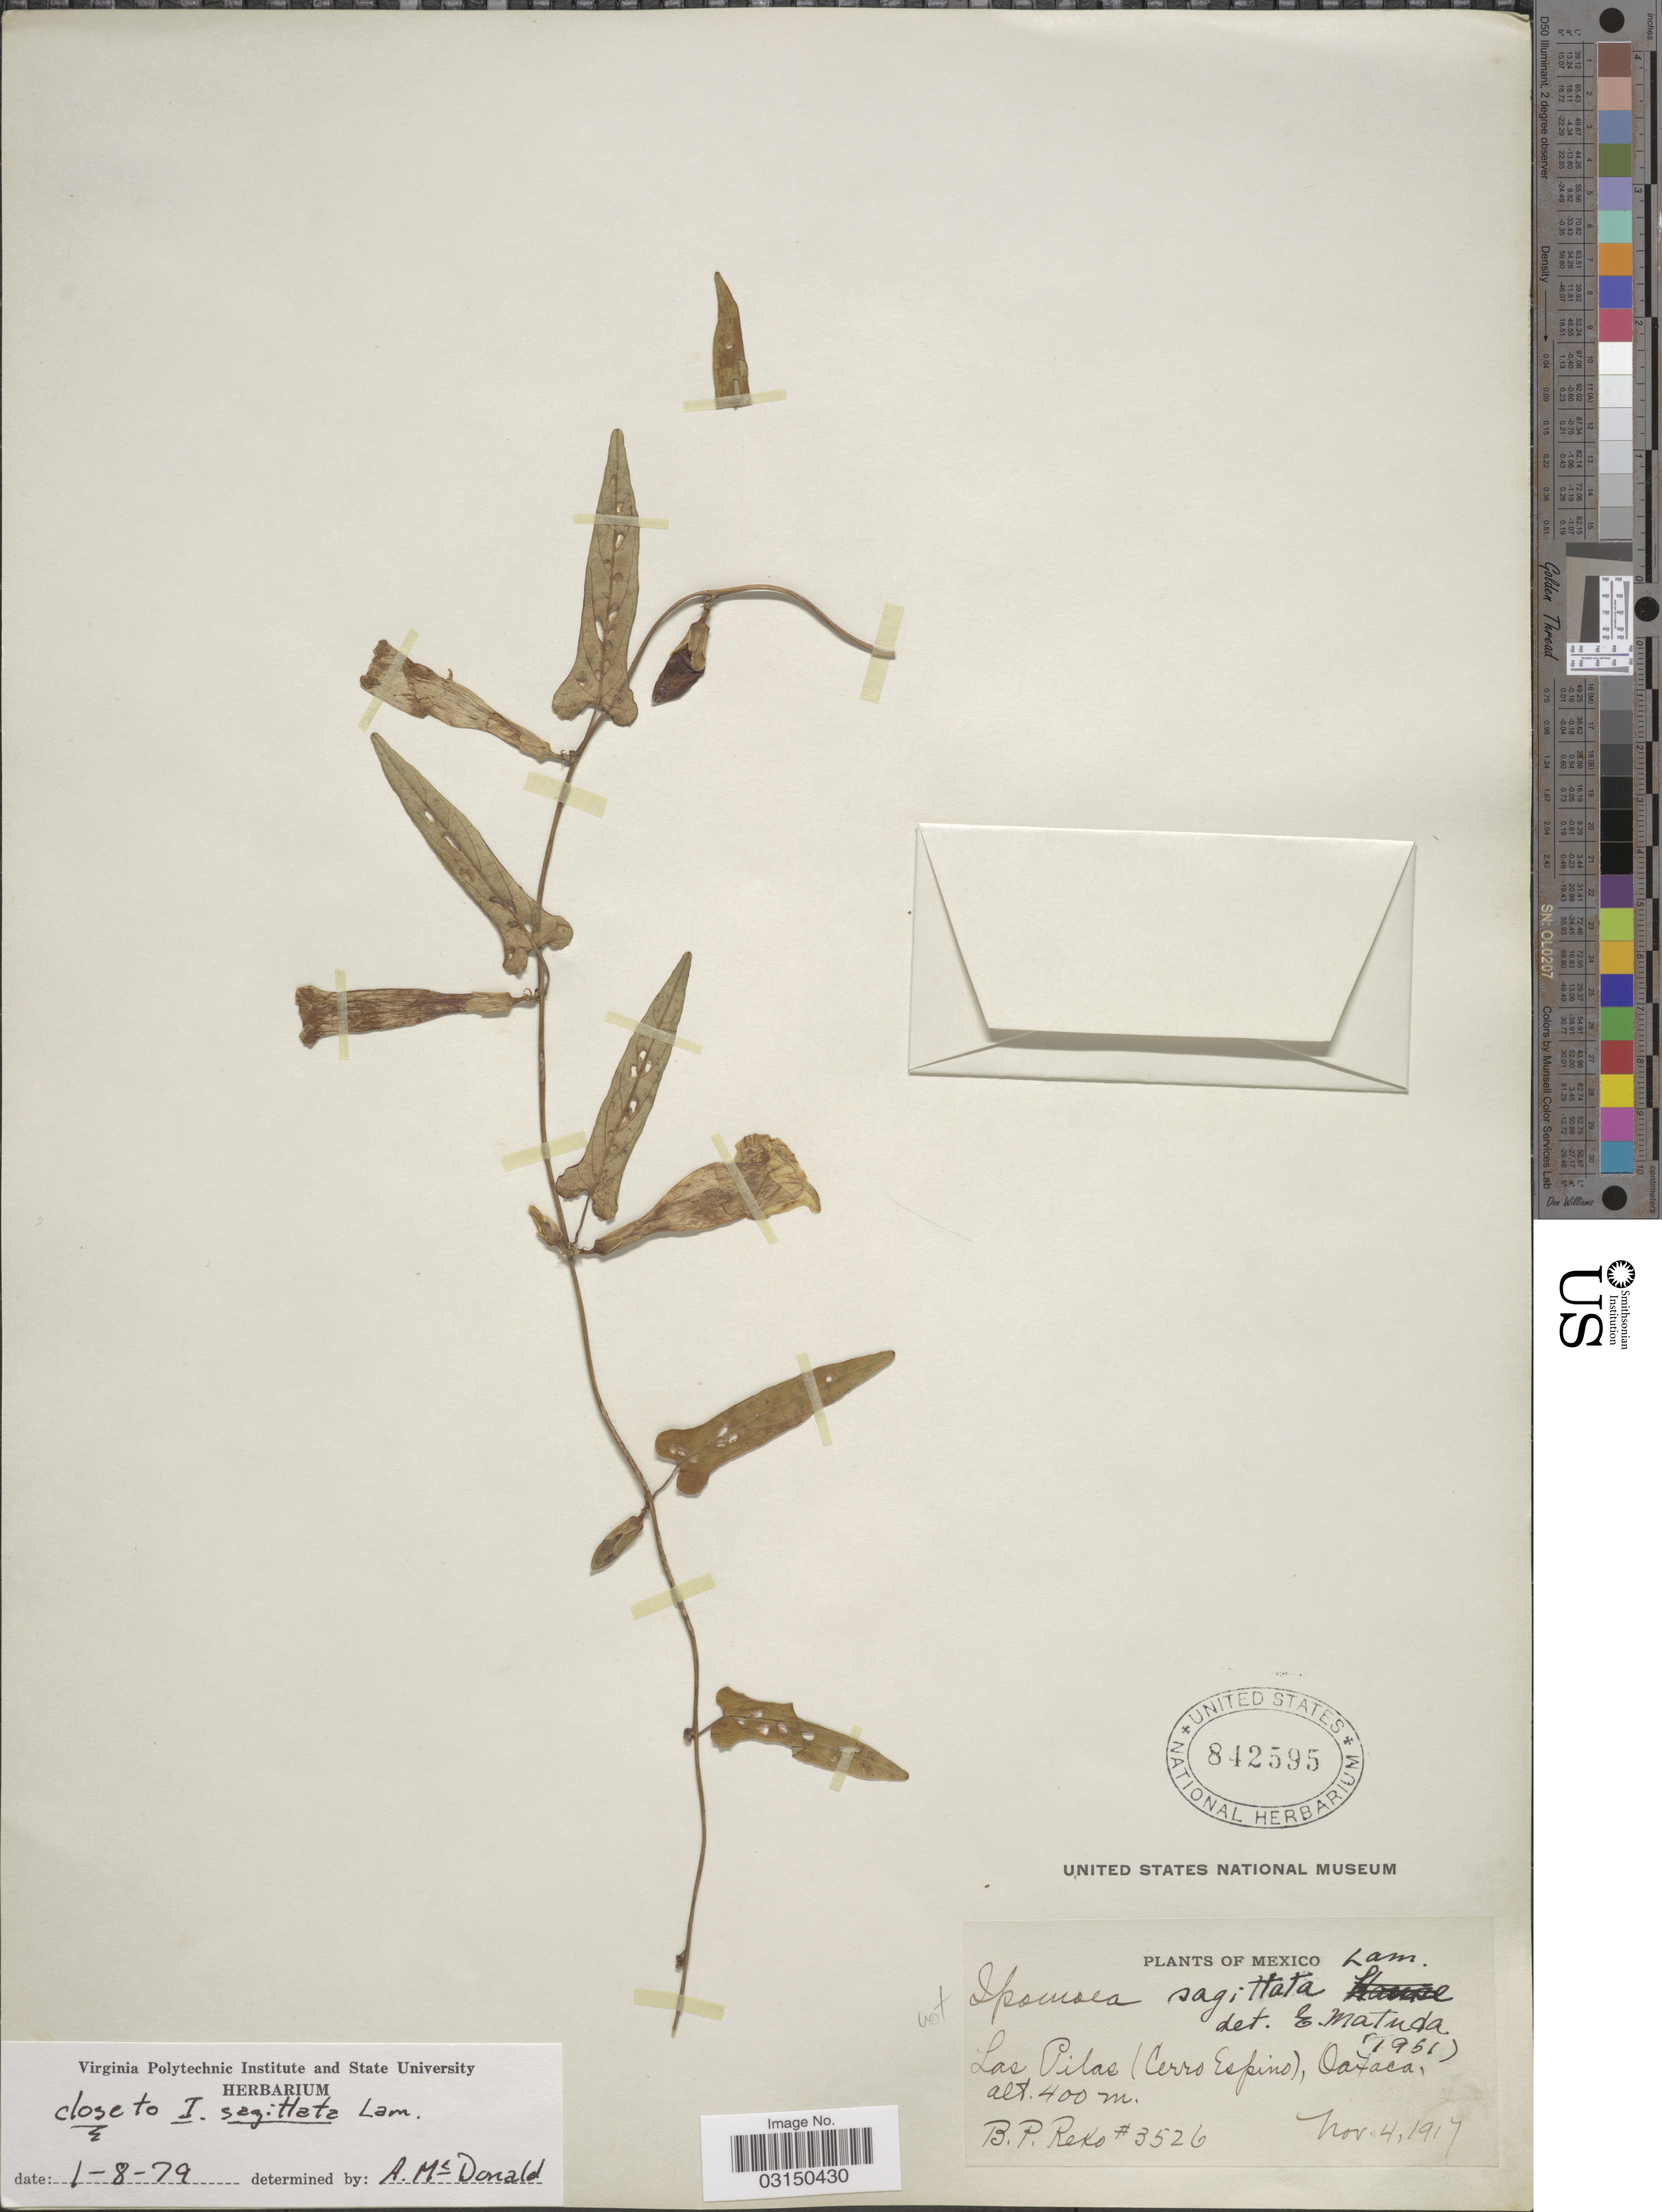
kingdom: Plantae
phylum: Tracheophyta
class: Magnoliopsida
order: Solanales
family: Convolvulaceae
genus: Ipomoea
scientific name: Ipomoea lindenii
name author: Galeotti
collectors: B. P. Reko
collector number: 3526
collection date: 1917-11-04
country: Mexico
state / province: Oaxaca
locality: Las Pilas (Cerro Espino), Oaxaca.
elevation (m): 400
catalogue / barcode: US 842595